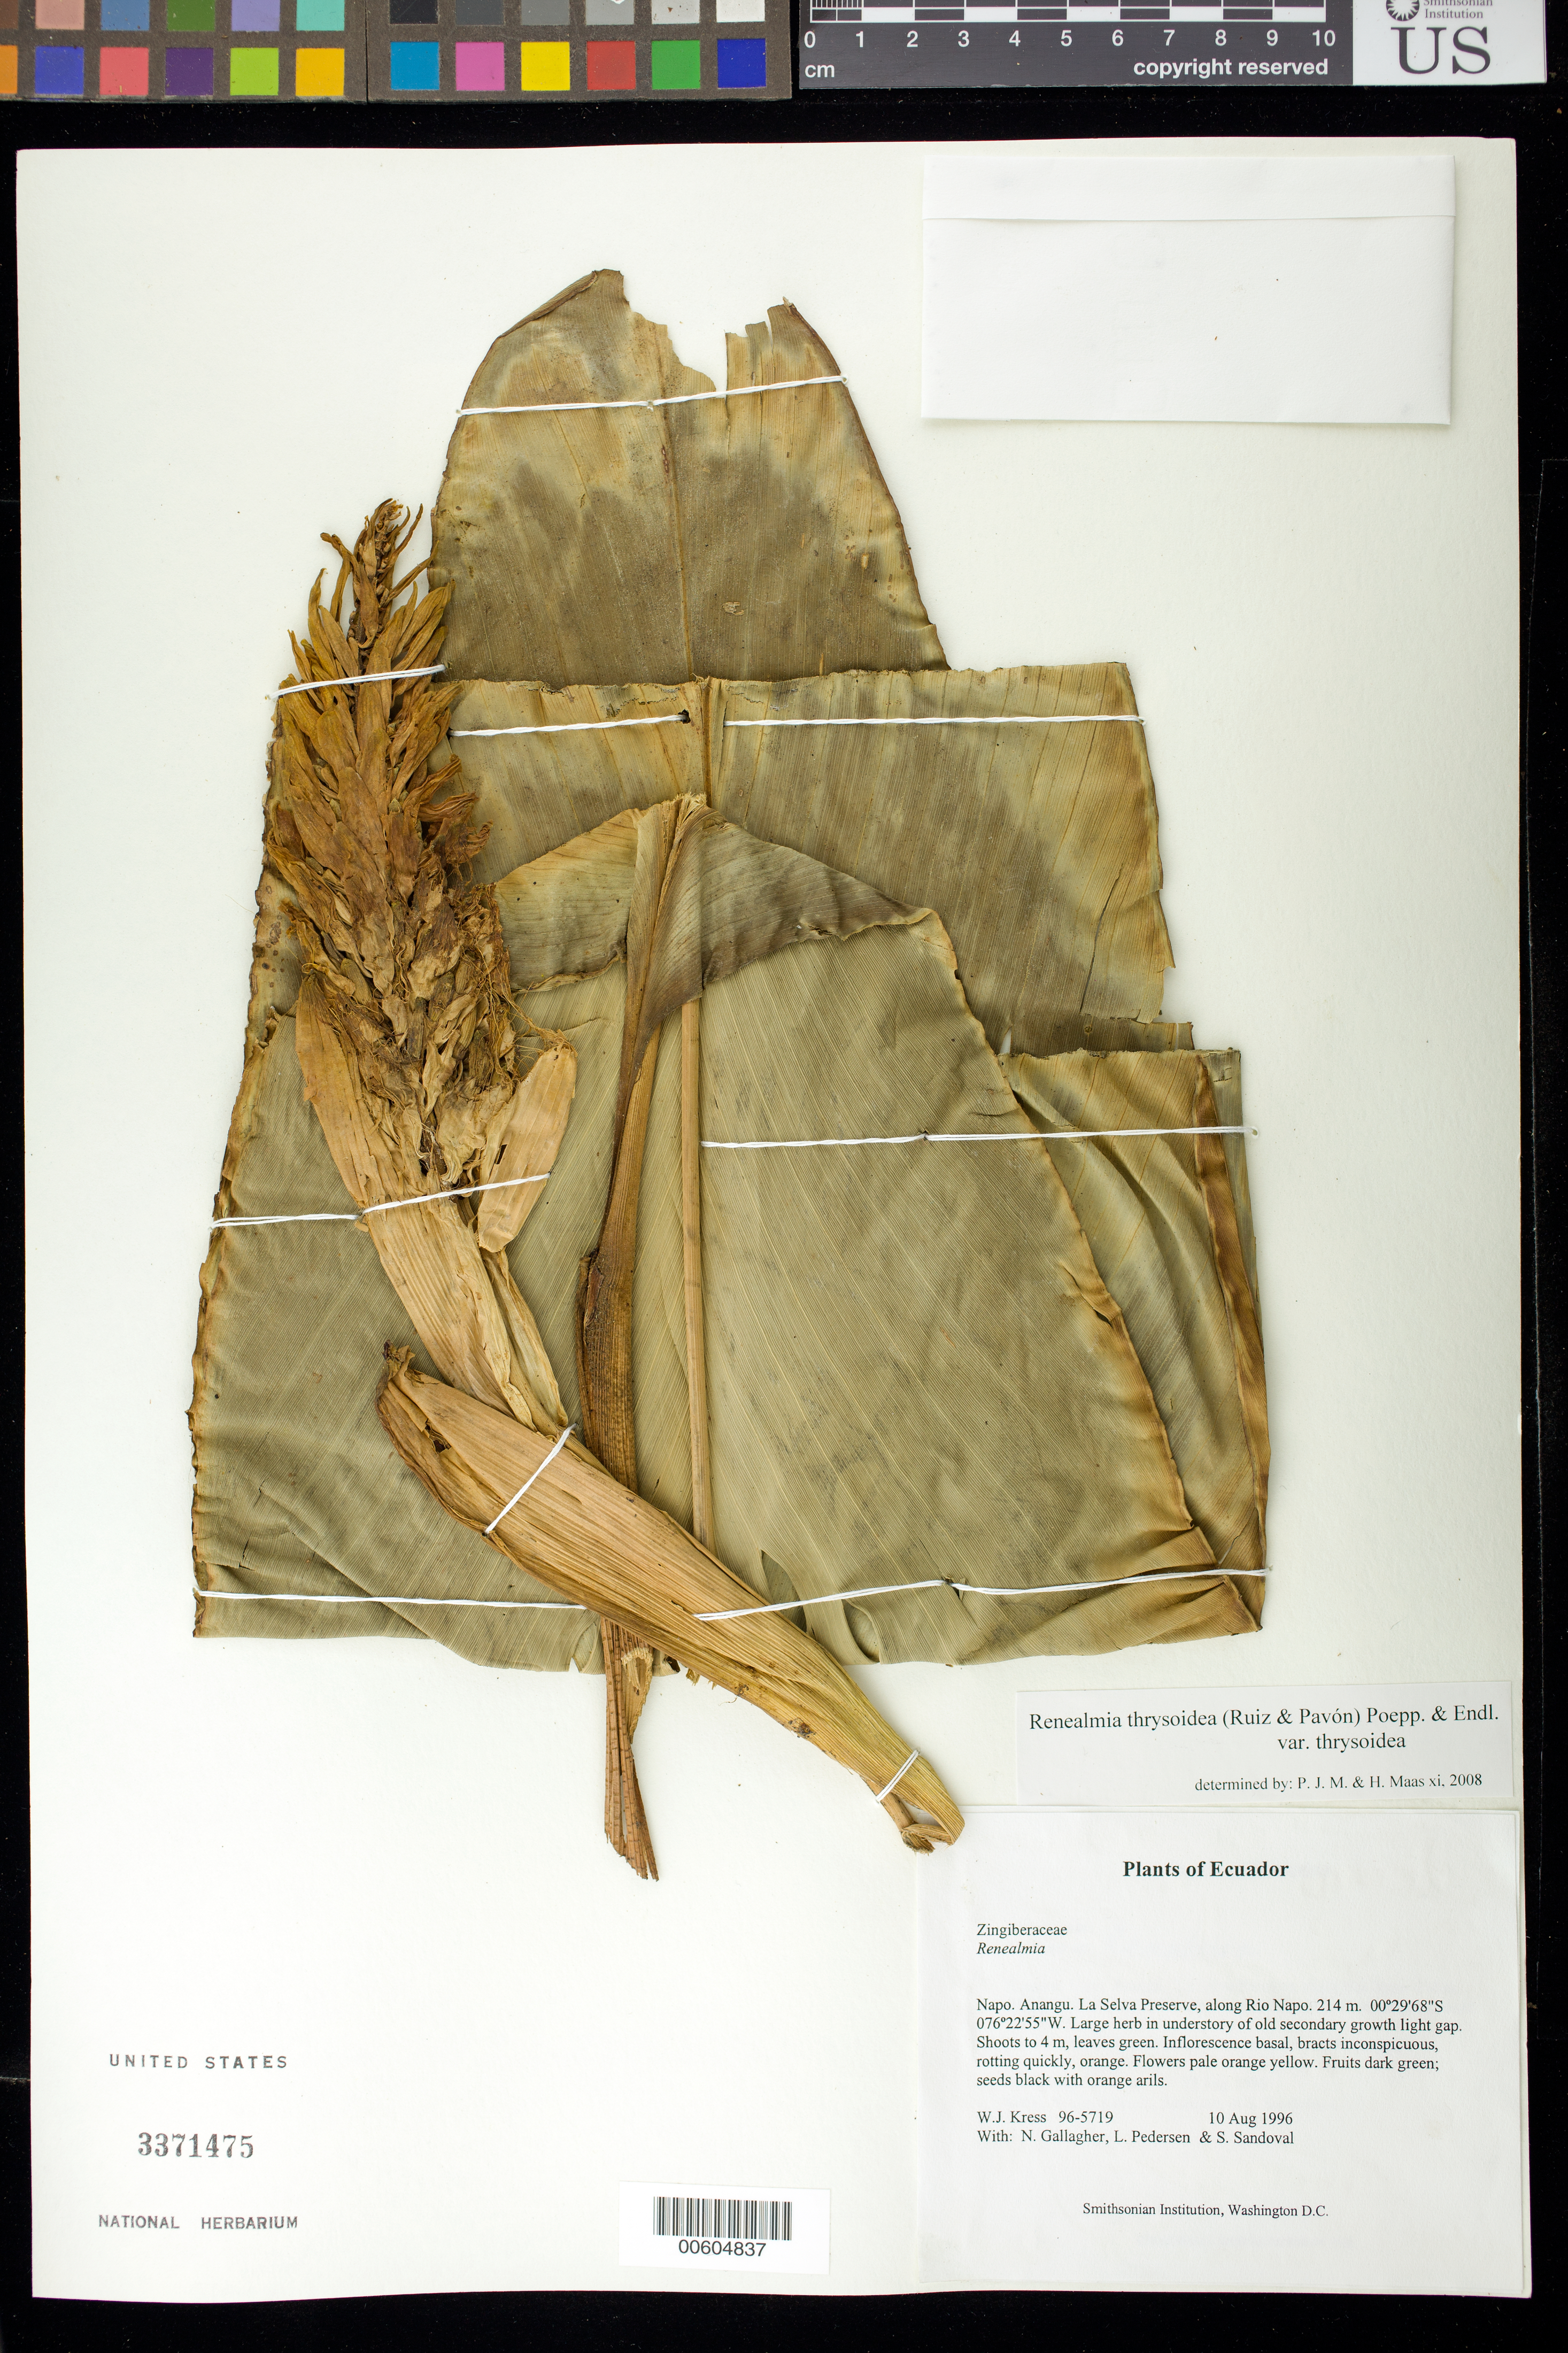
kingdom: Plantae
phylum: Tracheophyta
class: Liliopsida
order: Zingiberales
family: Zingiberaceae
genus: Renealmia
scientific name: Renealmia thyrsoidea var. thyrsoidea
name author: (Ruiz & Pav.) Poepp. & Endl.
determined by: Maas, P. J.; Maas van de Kamer, H.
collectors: W. J. Kress, N. L. Gallagher, L. Pedersen & S. Sandoval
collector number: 96-5719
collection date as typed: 10 Aug 1996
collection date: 1996-08-10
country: Ecuador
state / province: Napo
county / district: Anangu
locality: La Selva Preserve, along Rio Napo.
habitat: Large herb in understory of old secondary growth light gap.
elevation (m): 214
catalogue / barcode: US 3371475